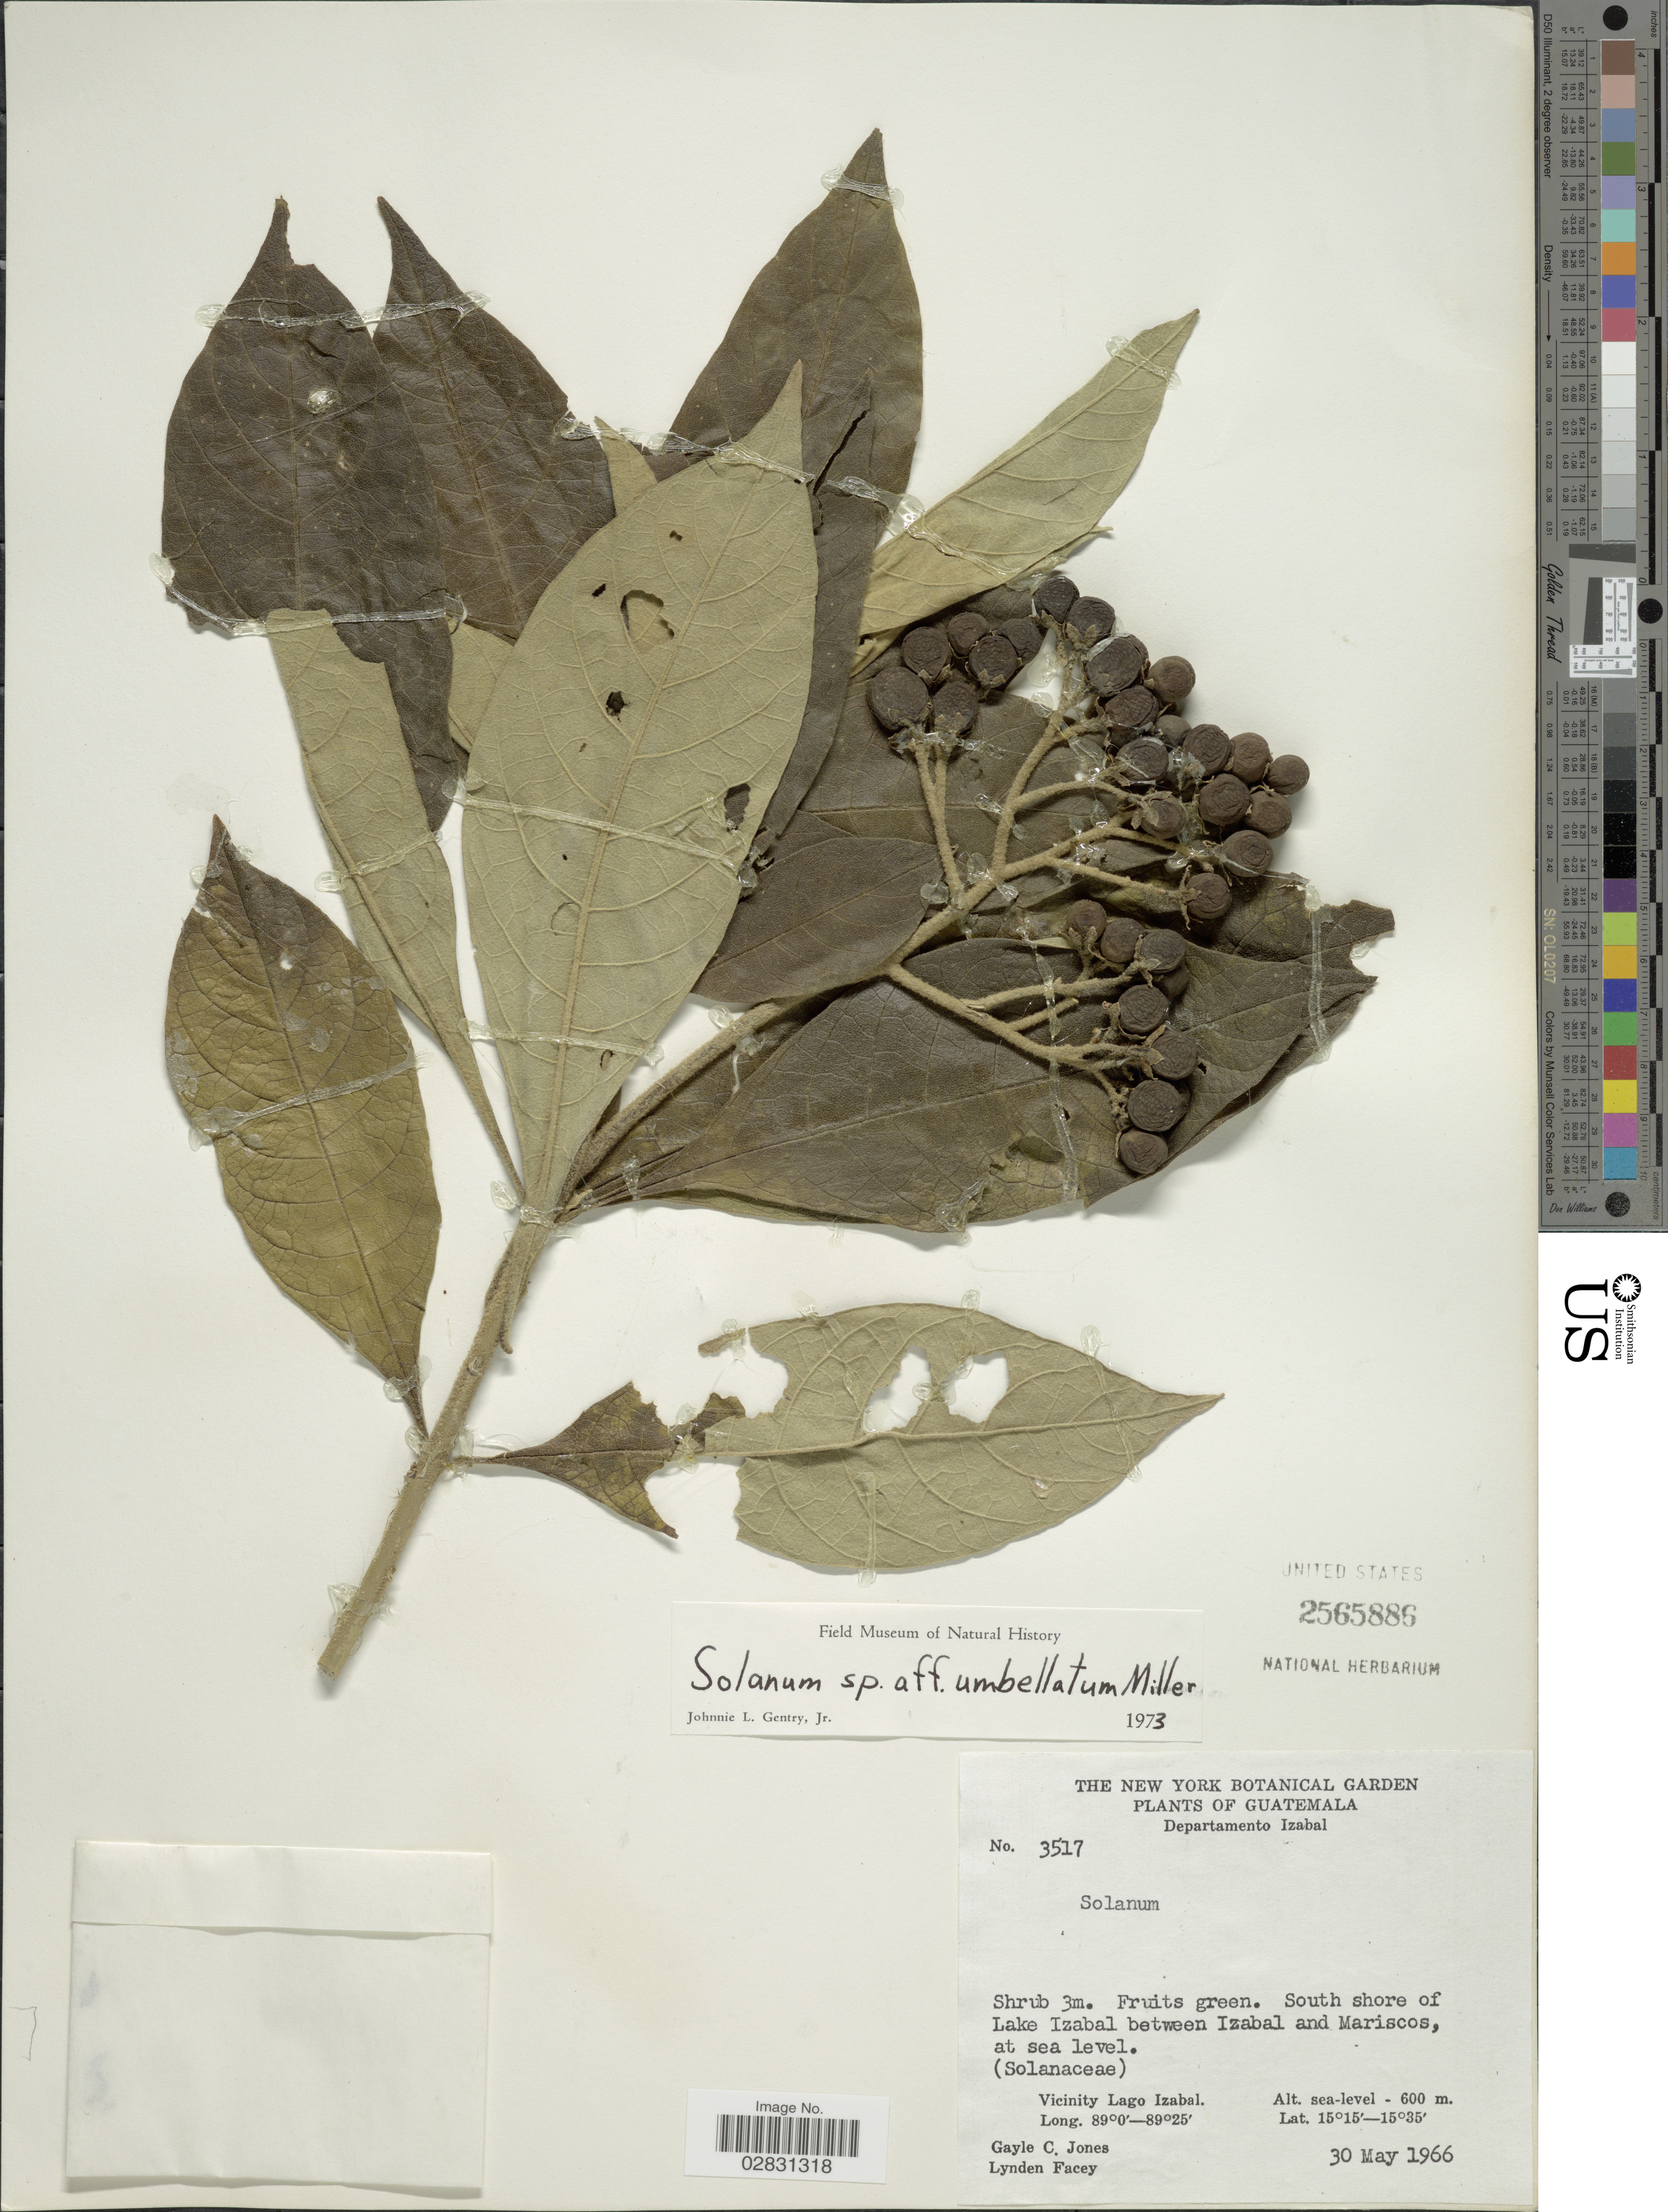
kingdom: Plantae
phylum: Tracheophyta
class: Magnoliopsida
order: Solanales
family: Solanaceae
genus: Solanum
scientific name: Solanum umbellatum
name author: Mill.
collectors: G. C. Jones & L. Facey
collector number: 3517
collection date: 1966-05-30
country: Guatemala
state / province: Izabal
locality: Departamento Izabal, South shores of Lake Izabal between Izabal and Mariscos.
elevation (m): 0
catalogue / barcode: US 2565886